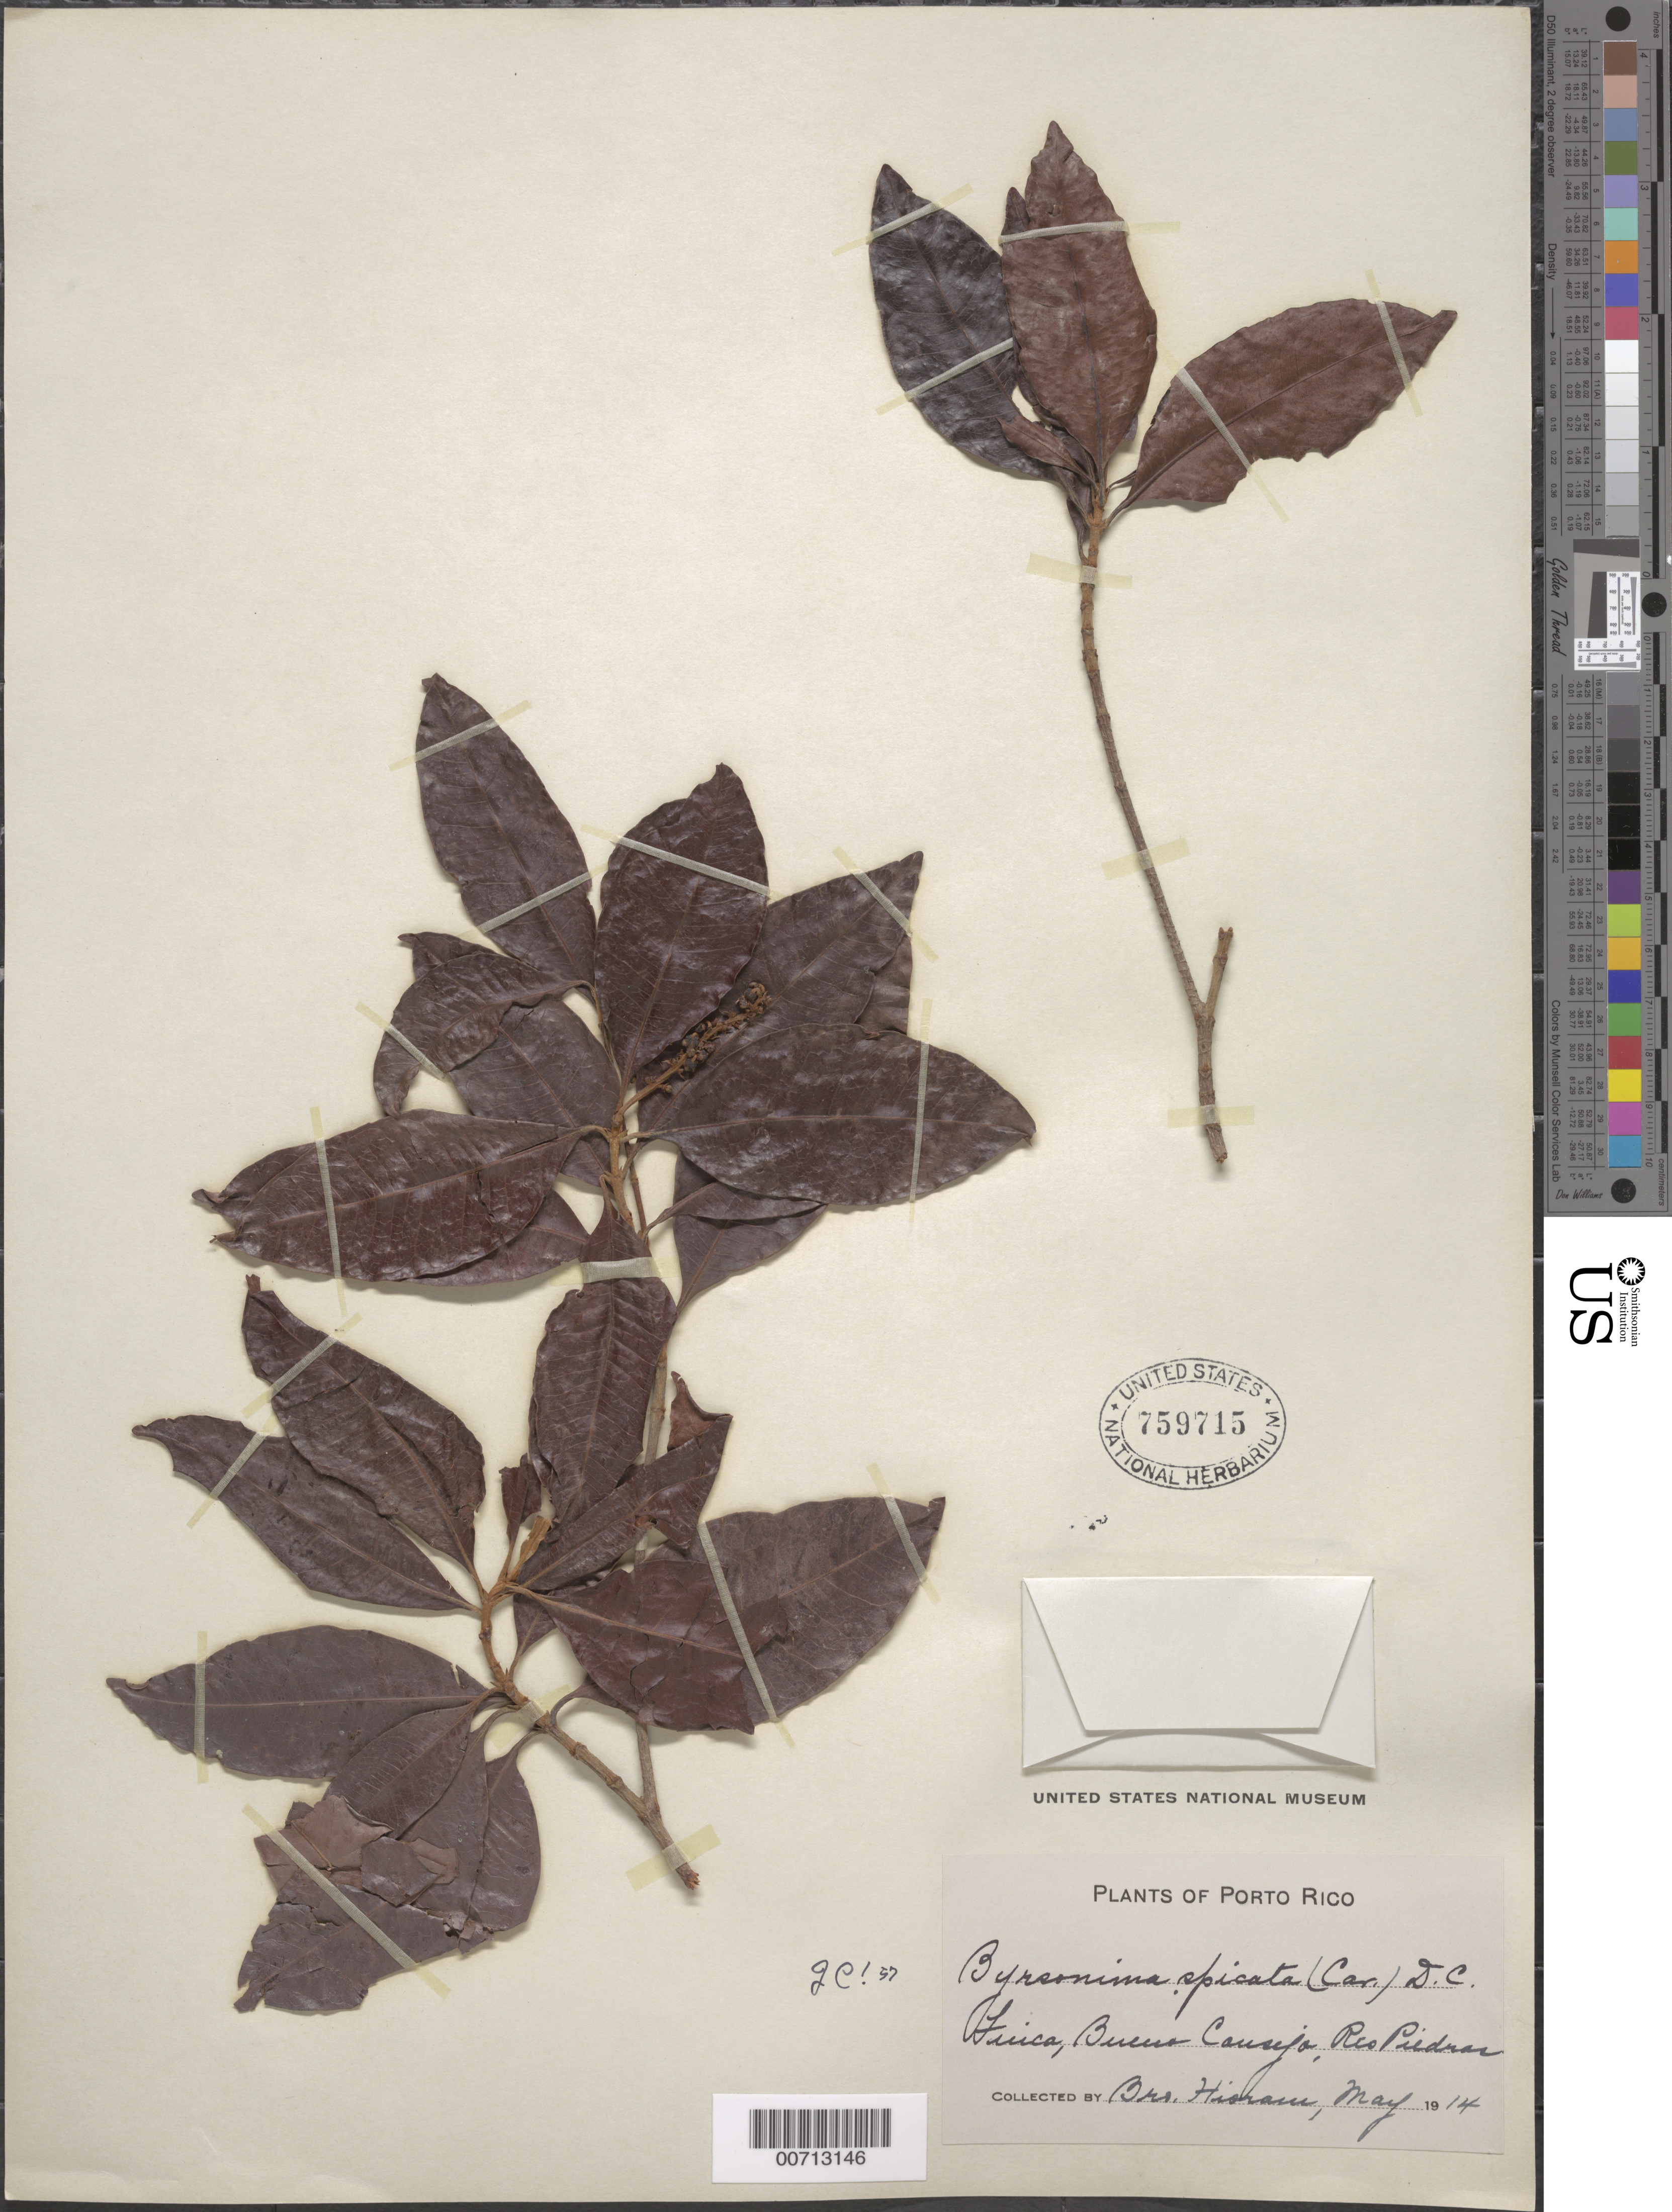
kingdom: Plantae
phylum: Tracheophyta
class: Magnoliopsida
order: Malpighiales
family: Malpighiaceae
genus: Byrsonima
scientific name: Byrsonima spicata (Cav.) DC.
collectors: Bro. Hioram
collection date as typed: May 1914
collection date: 1914-05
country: Puerto Rico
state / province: Rio Piedras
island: Greater Antilles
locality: Fuica, Bueno Cansejo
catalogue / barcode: US 759715